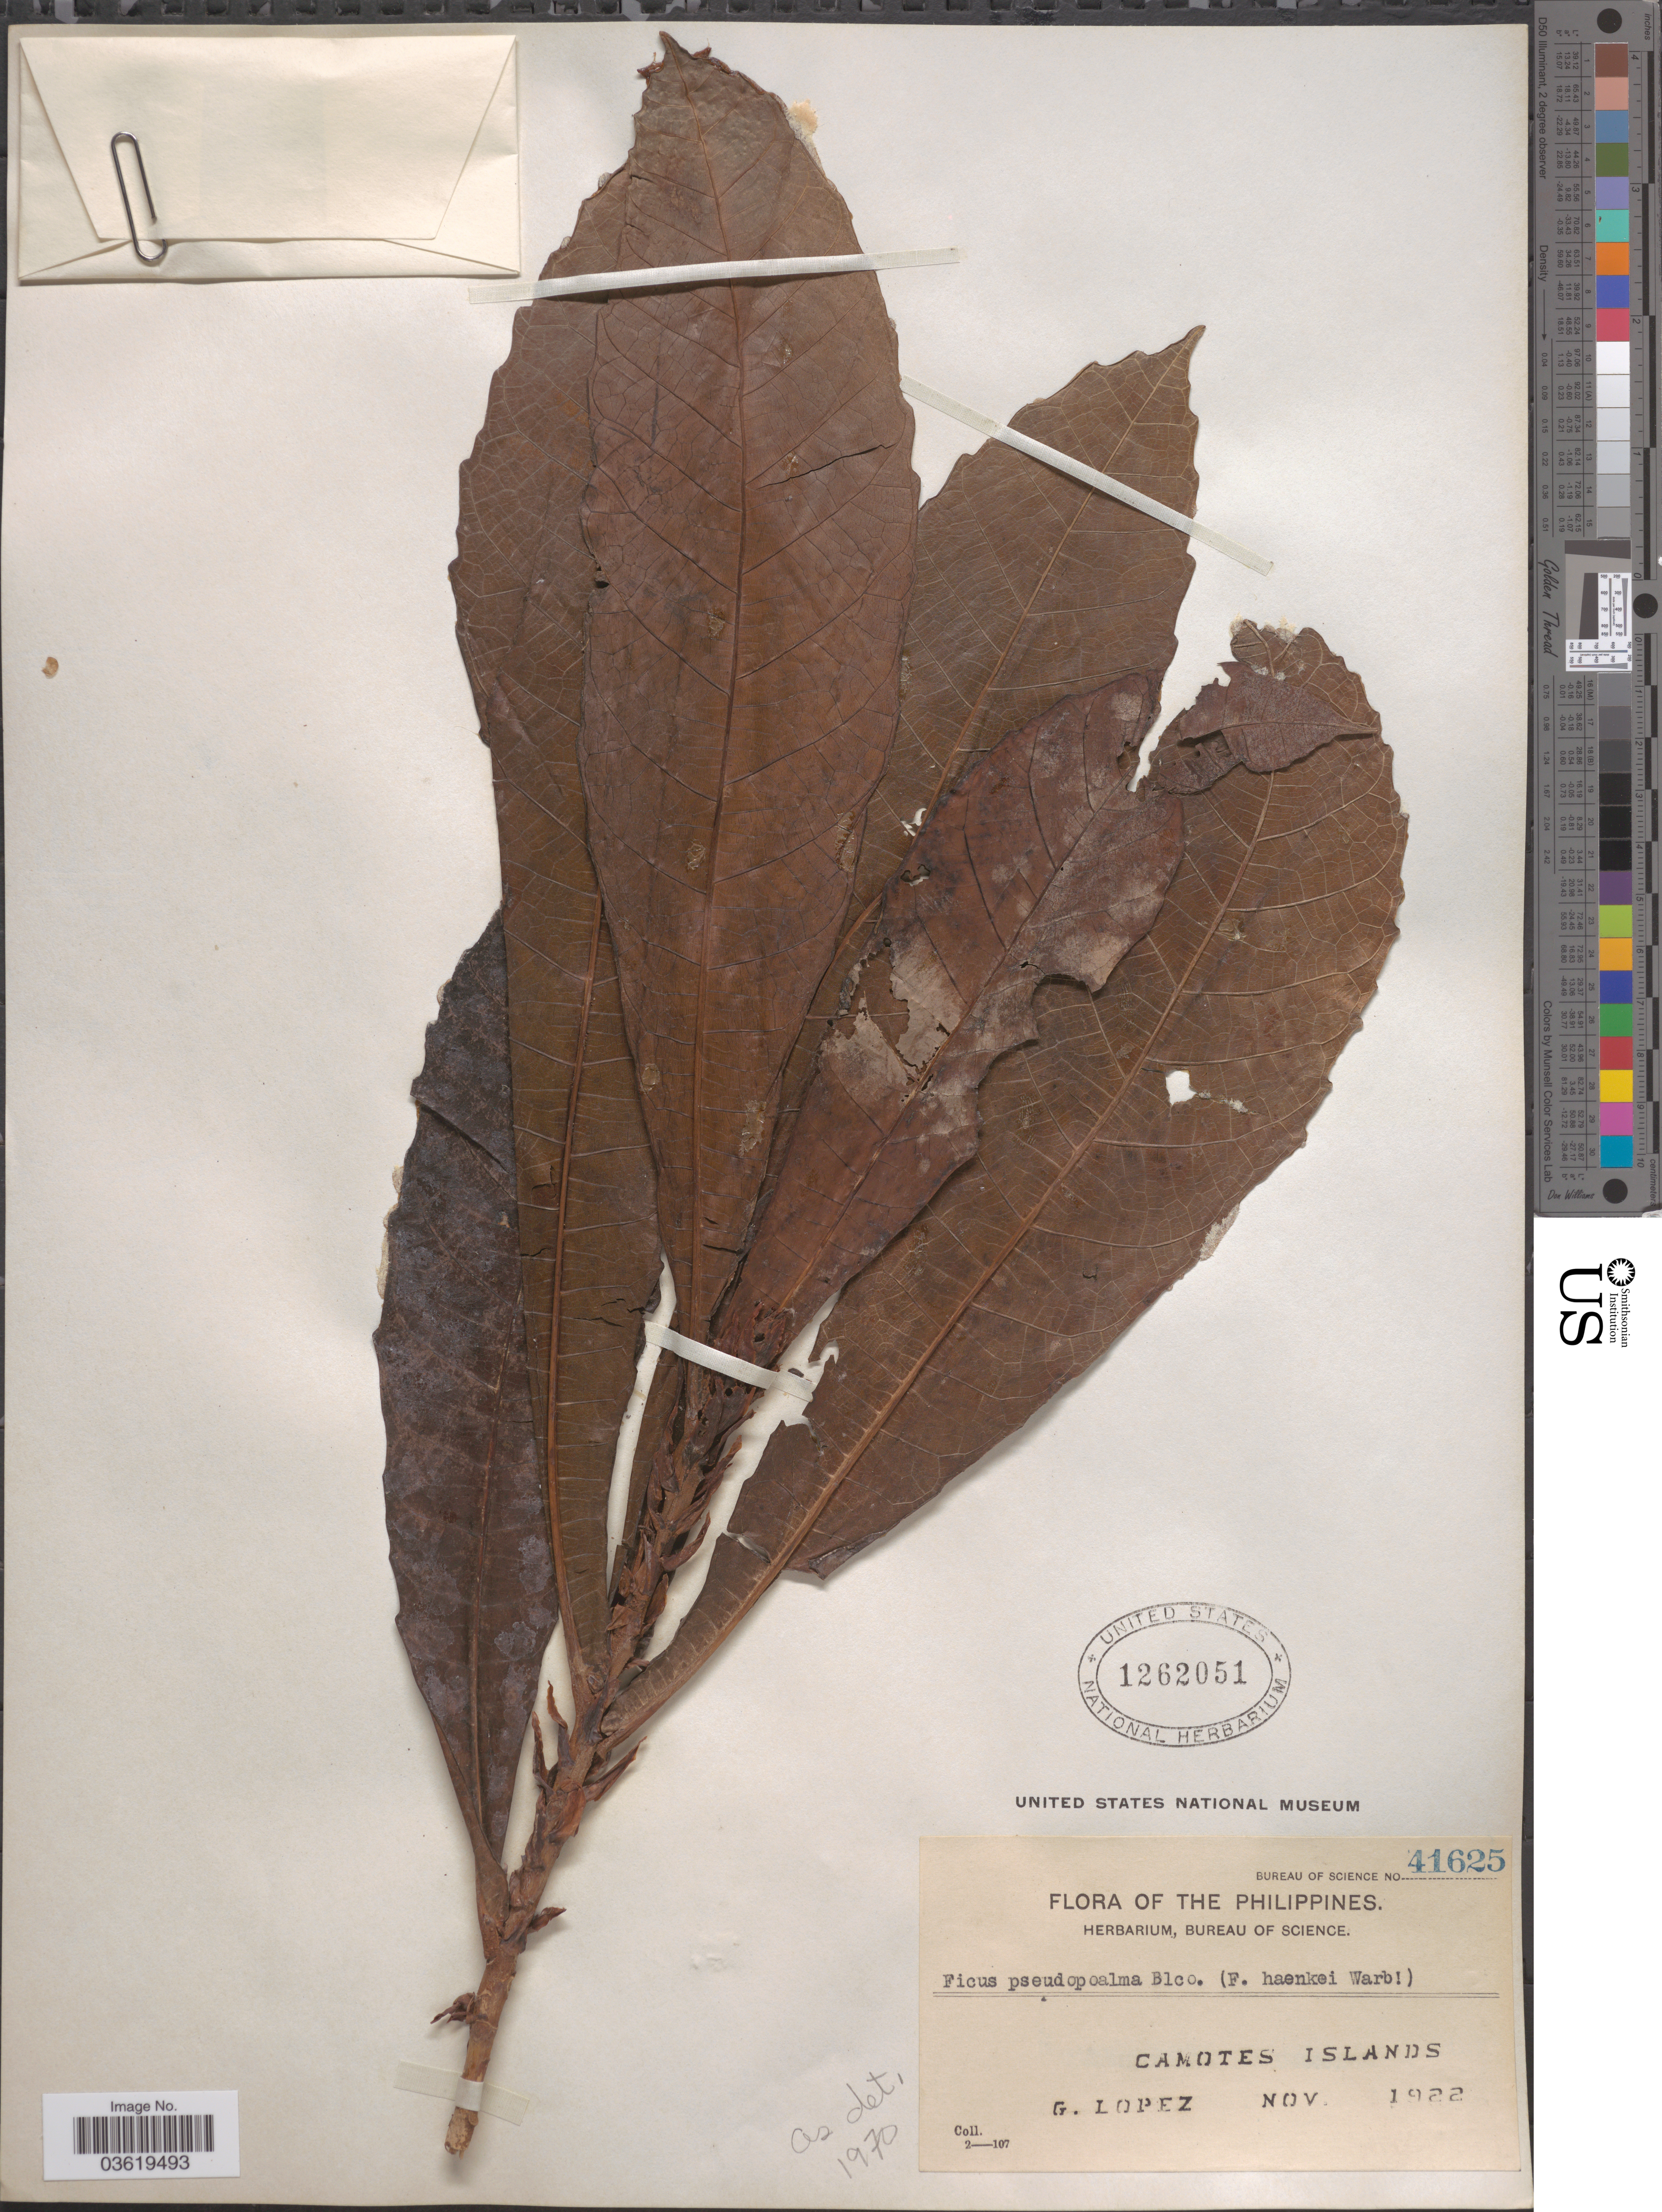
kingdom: Plantae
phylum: Tracheophyta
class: Magnoliopsida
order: Rosales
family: Moraceae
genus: Ficus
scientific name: Ficus pseudopalma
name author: Blanco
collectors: G. Lopéz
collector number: Bureau of Science 41625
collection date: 1922-11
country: Philippines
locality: Camotes Islands.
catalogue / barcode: US 1262051